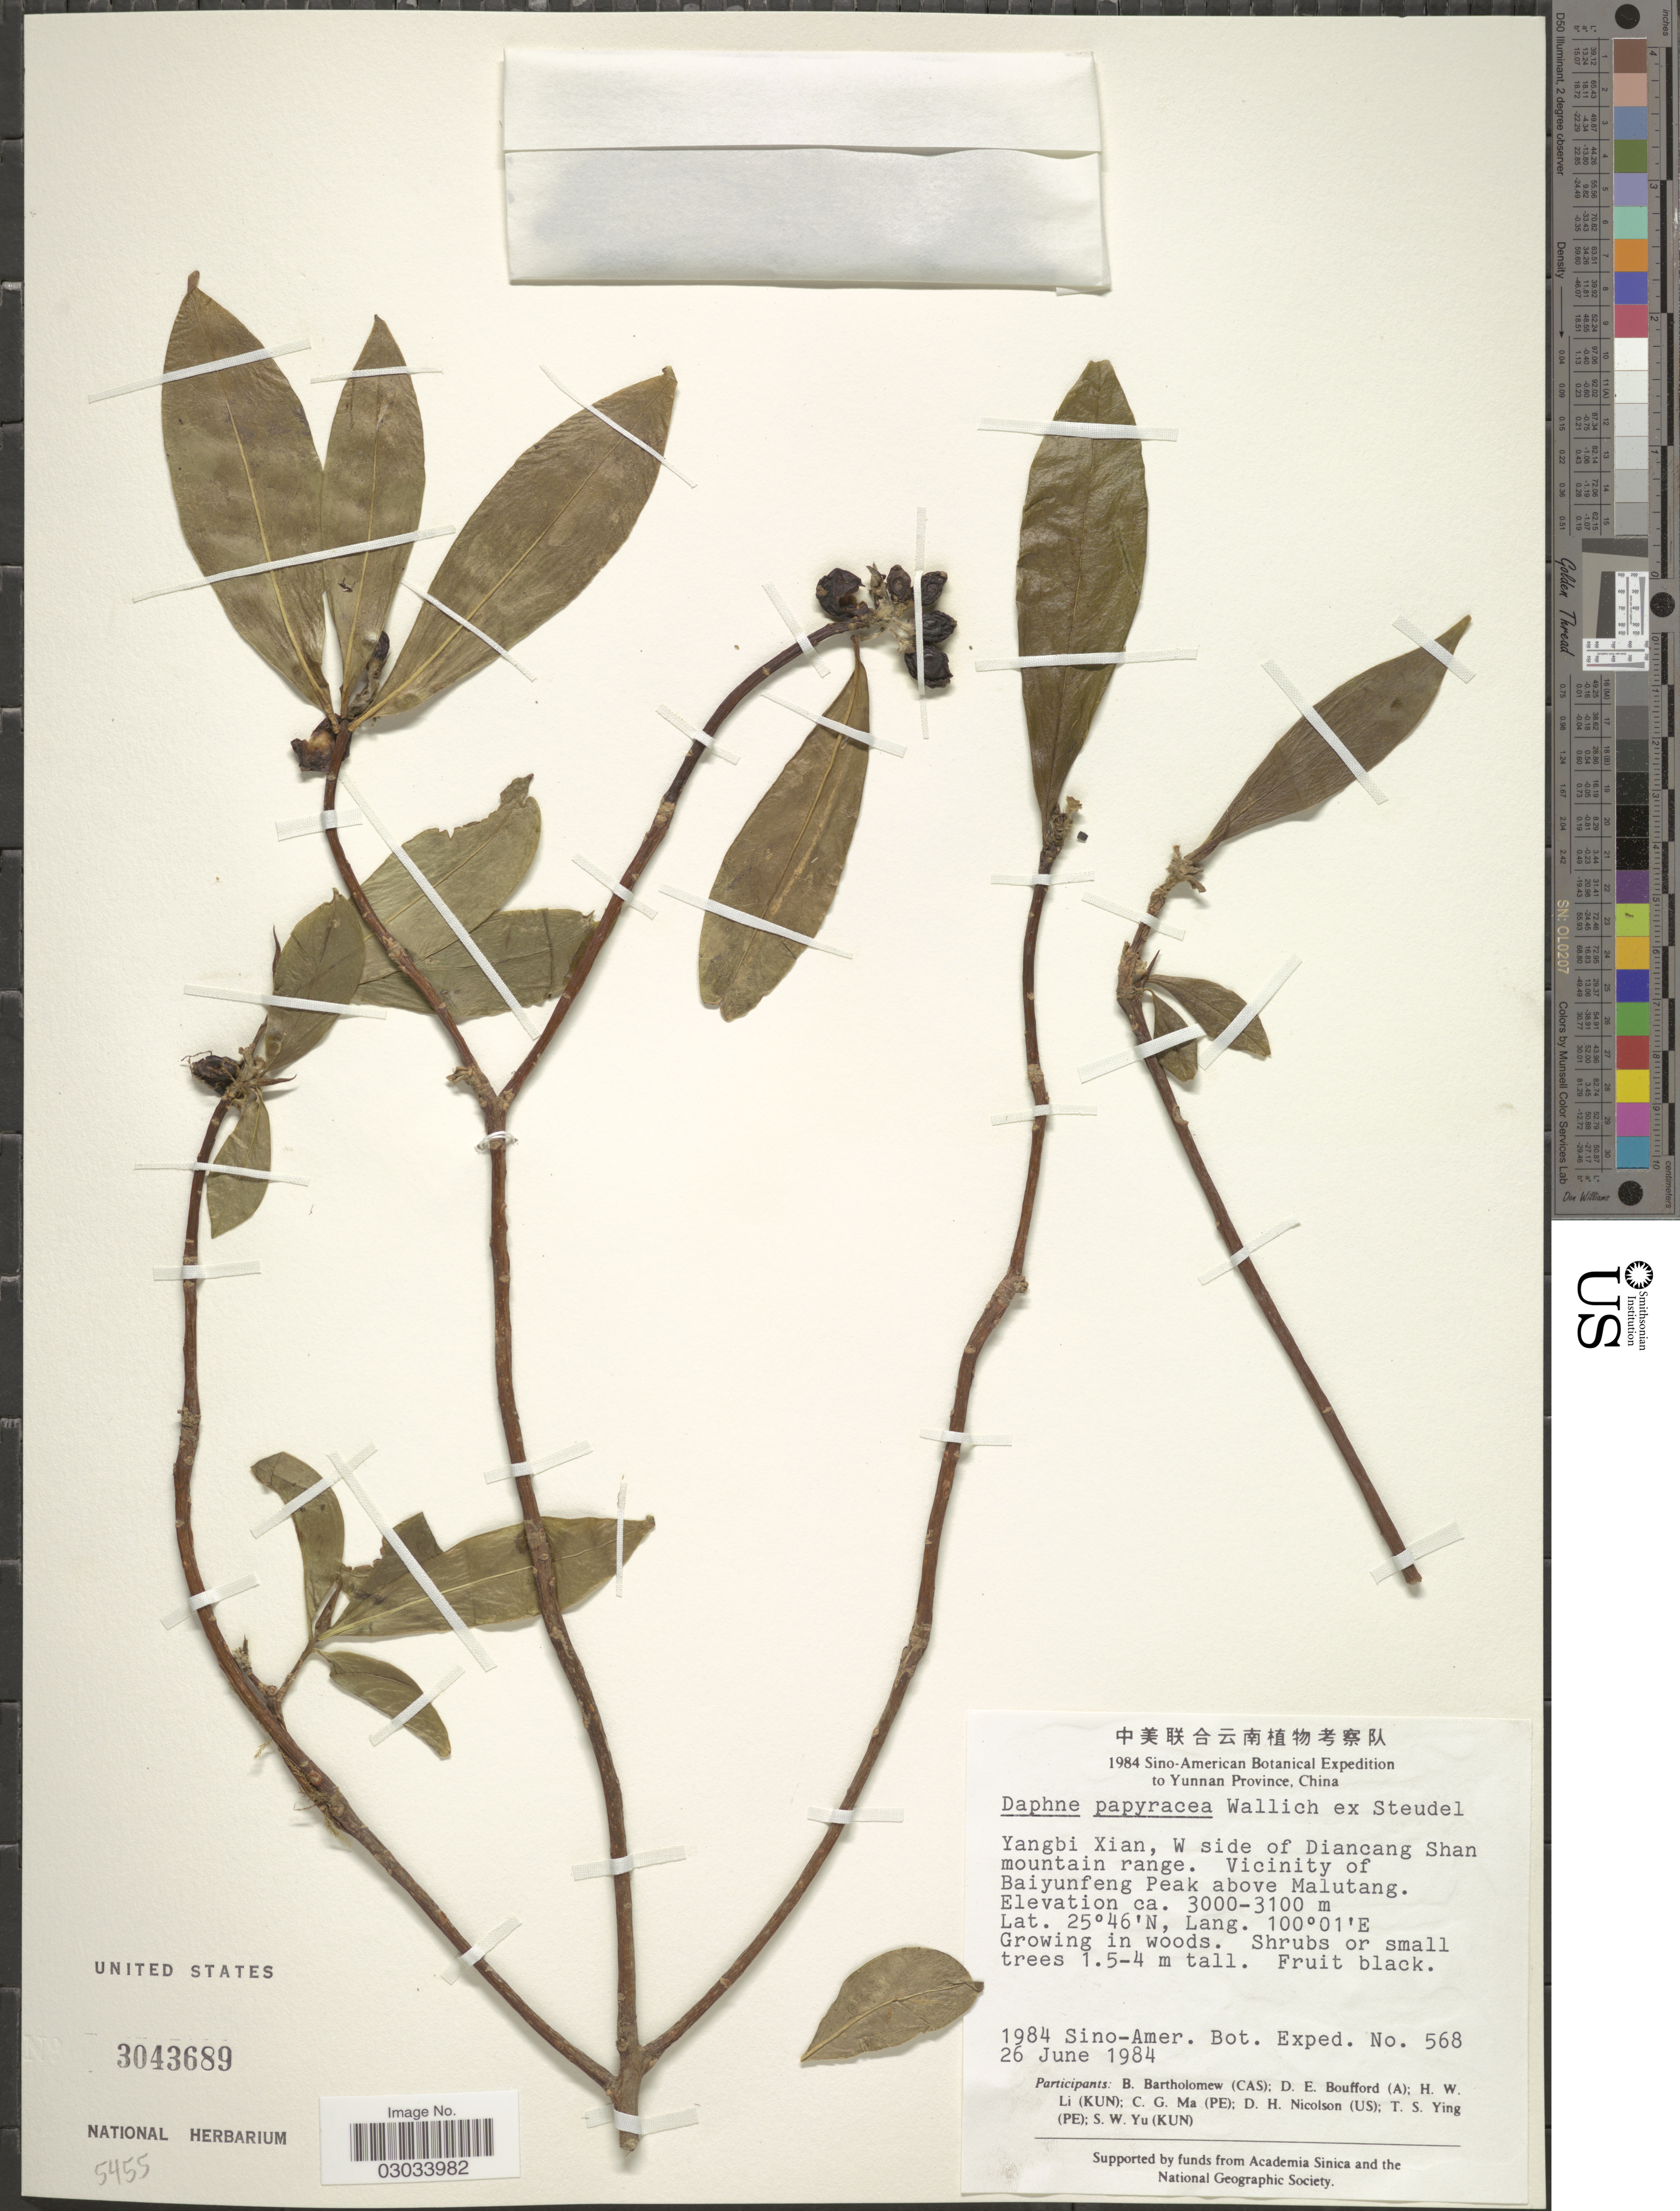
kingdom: Plantae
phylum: Tracheophyta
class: Magnoliopsida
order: Malvales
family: Thymelaeaceae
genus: Daphne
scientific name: Daphne papyracea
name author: Wall. ex Steud.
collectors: B. Bartholomew, D. Bouffod, H. W. Li, C. Ma & et al.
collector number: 568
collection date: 1984-06-26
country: China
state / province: Yunnan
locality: Yangbi Xian, W side of Diancang Shan mountain range. Vicinity of Baiyunfeng Peak above Malutang.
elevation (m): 3000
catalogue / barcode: US 3043689